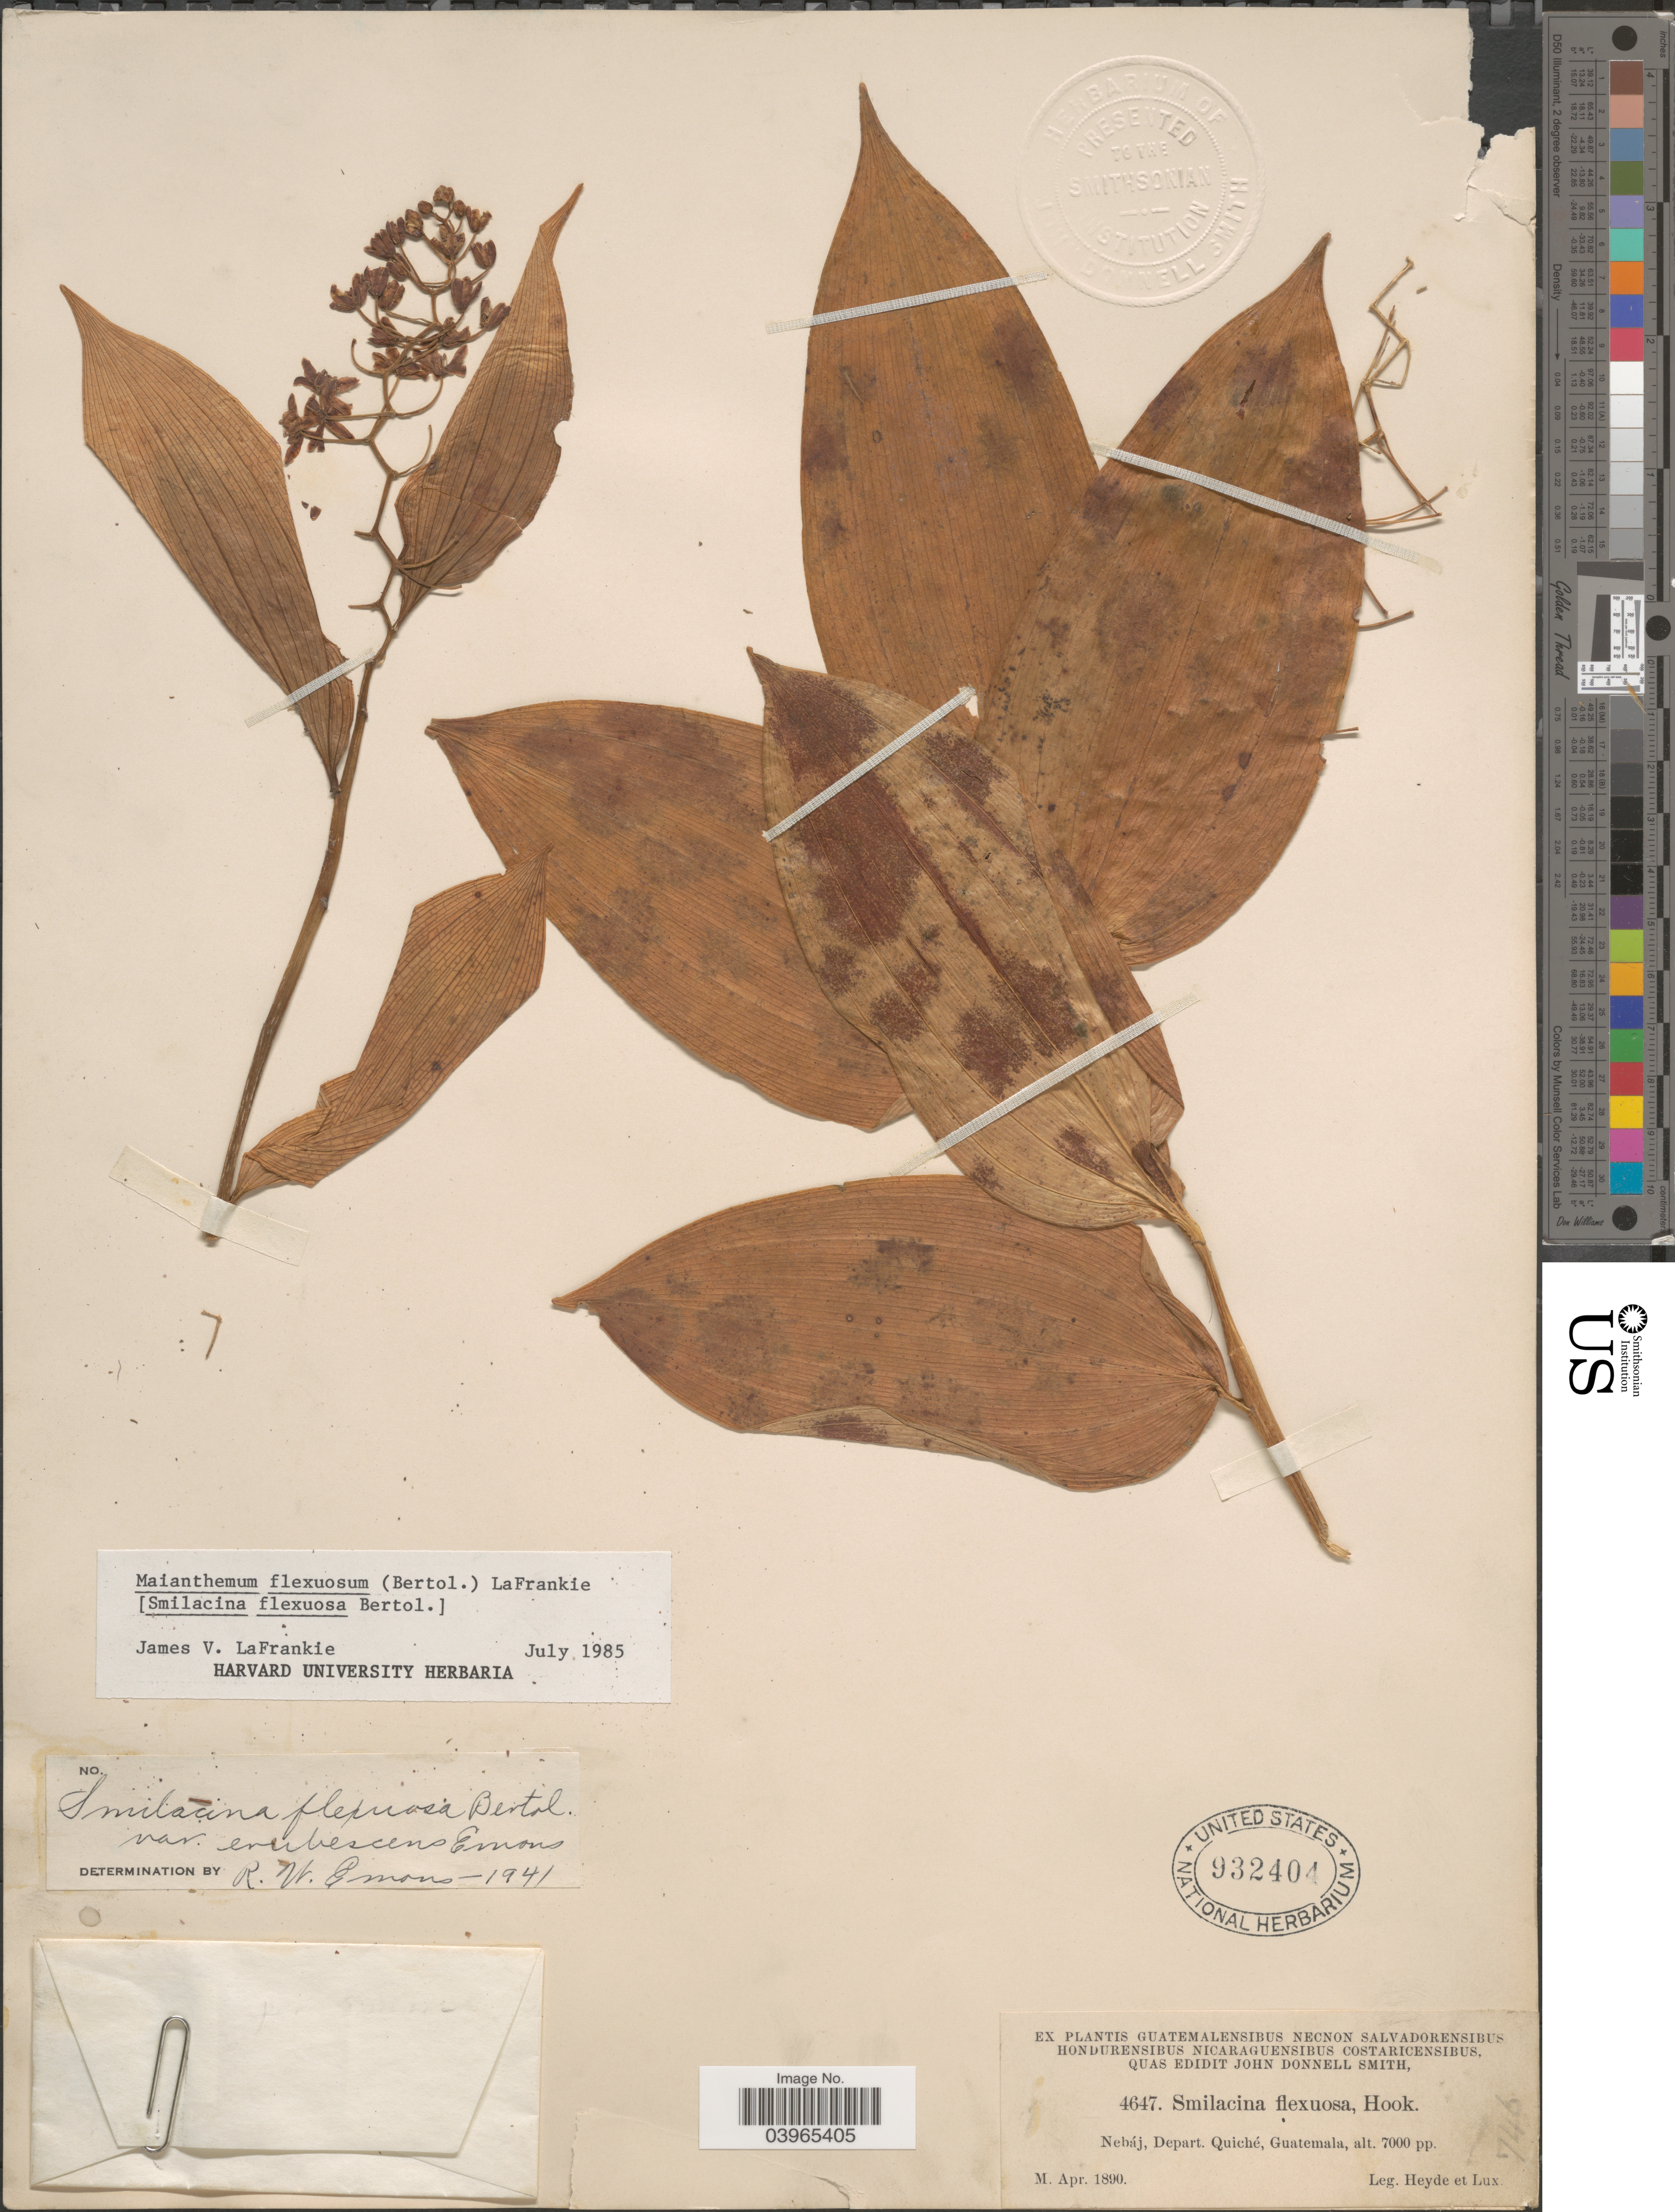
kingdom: Plantae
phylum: Tracheophyta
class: Liliopsida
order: Asparagales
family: Asparagaceae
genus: Maianthemum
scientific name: Maianthemum flexuosum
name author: (Bertol.) LaFrankie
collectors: Heyde & Lux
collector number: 4647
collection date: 1890-04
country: Guatemala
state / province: El Quiche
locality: Nebáj, Depart. Quiché.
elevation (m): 2134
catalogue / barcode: US 932404